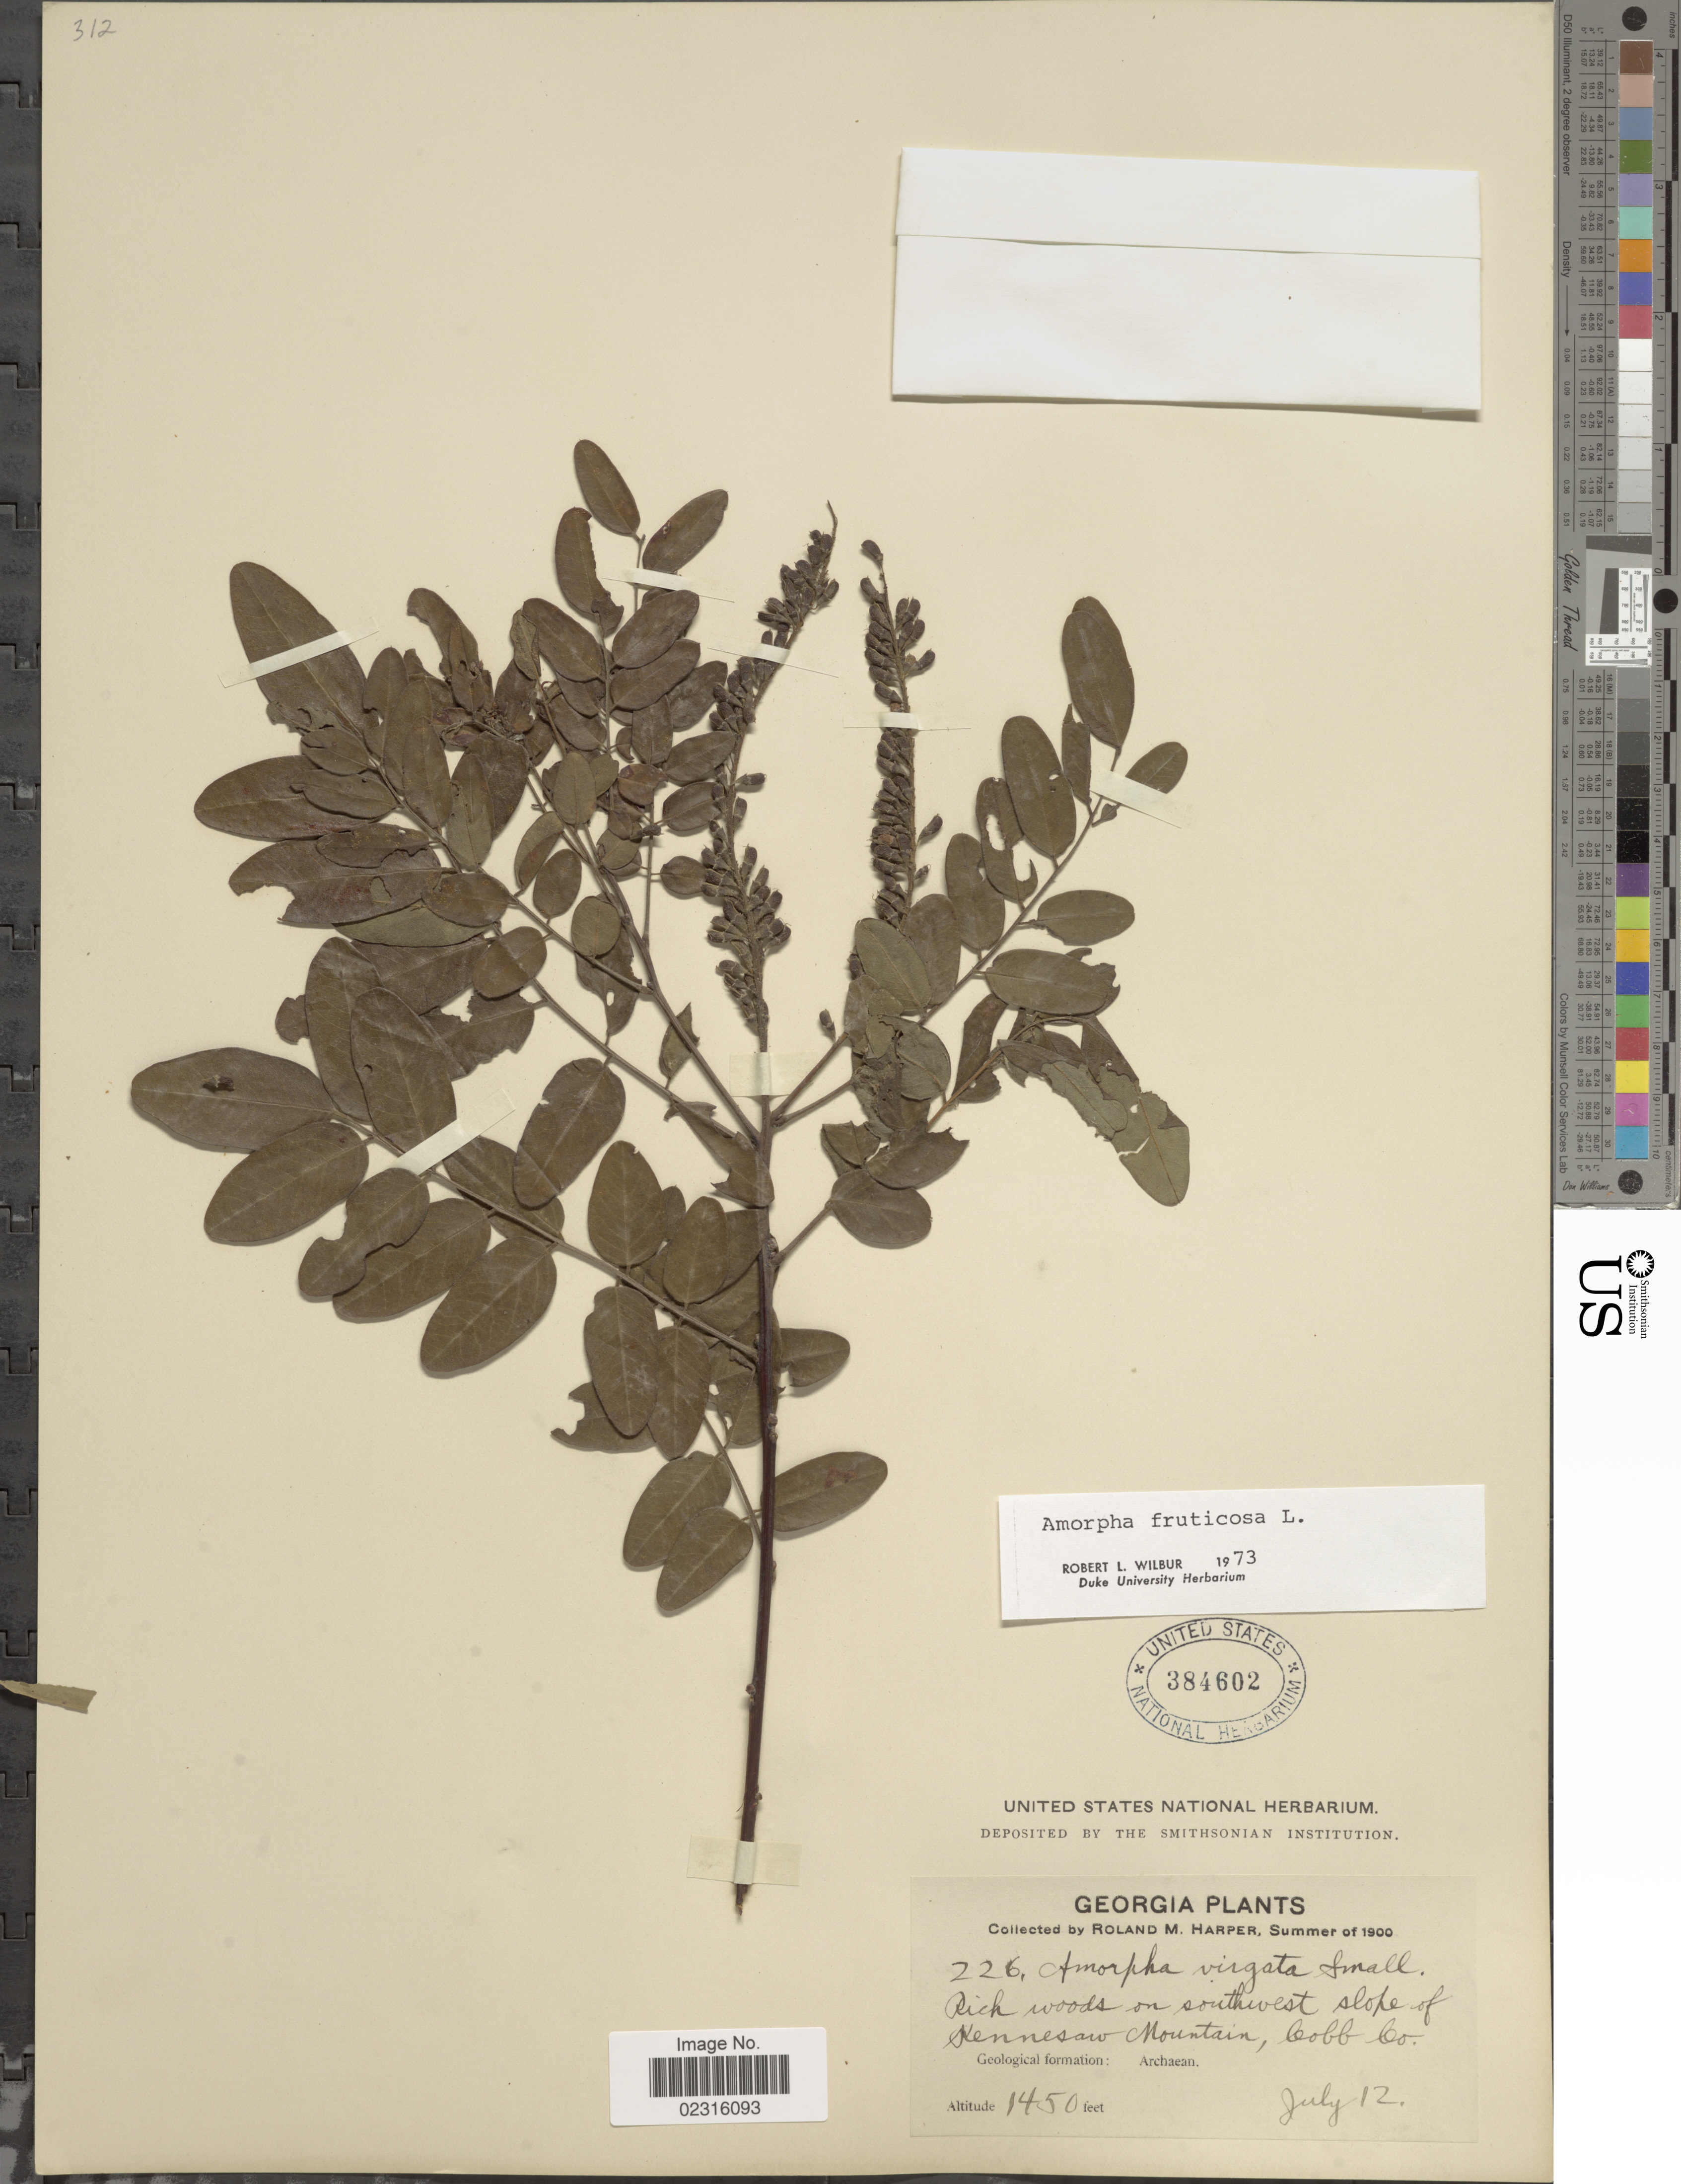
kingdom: Plantae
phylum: Tracheophyta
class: Magnoliopsida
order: Fabales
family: Fabaceae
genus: Amorpha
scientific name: Amorpha fruticosa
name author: L.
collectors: R. M. Harper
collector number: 226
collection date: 1900-07-12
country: United States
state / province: Georgia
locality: Rich woods on southwest of slope of Kennesaw Mountain, Cobb Co.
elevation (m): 442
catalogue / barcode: US 384602